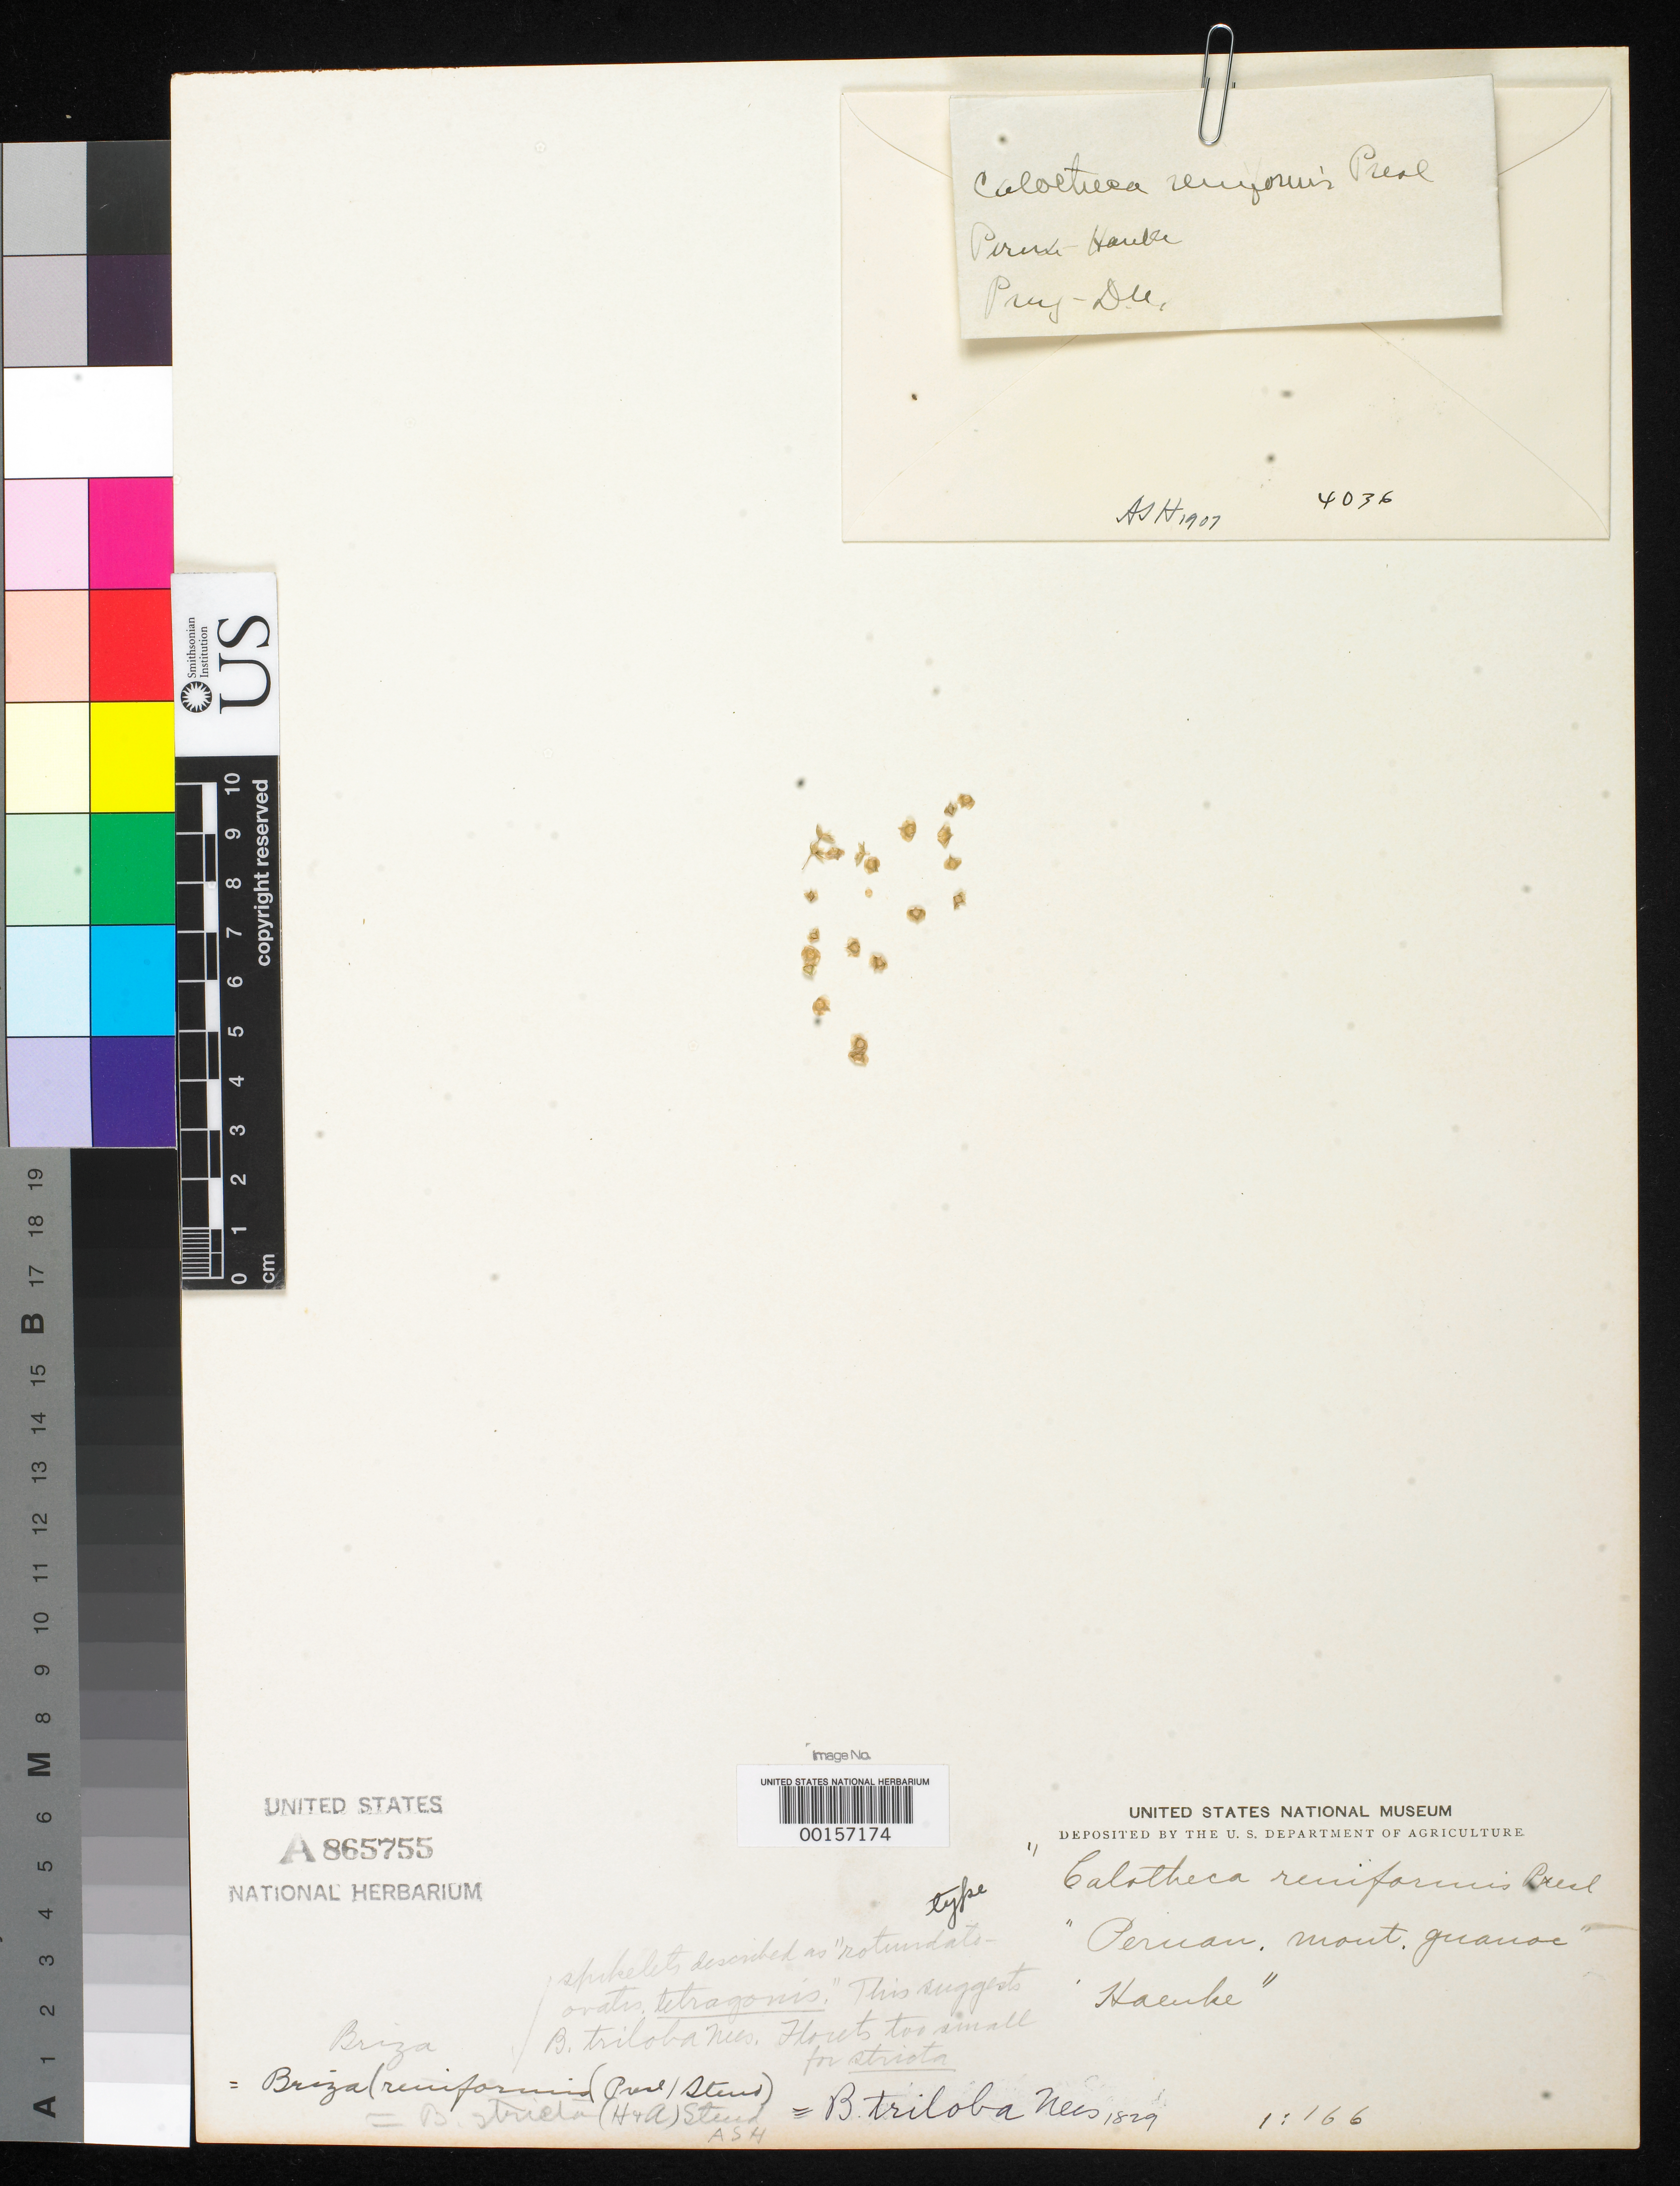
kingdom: Plantae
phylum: Tracheophyta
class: Liliopsida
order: Poales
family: Poaceae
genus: Calotheca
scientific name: Calotheca reniformis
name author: C. Presl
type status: Type Fragment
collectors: T. P. X. Haenke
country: Peru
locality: Mont. Guanoc.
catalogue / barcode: US 865755A